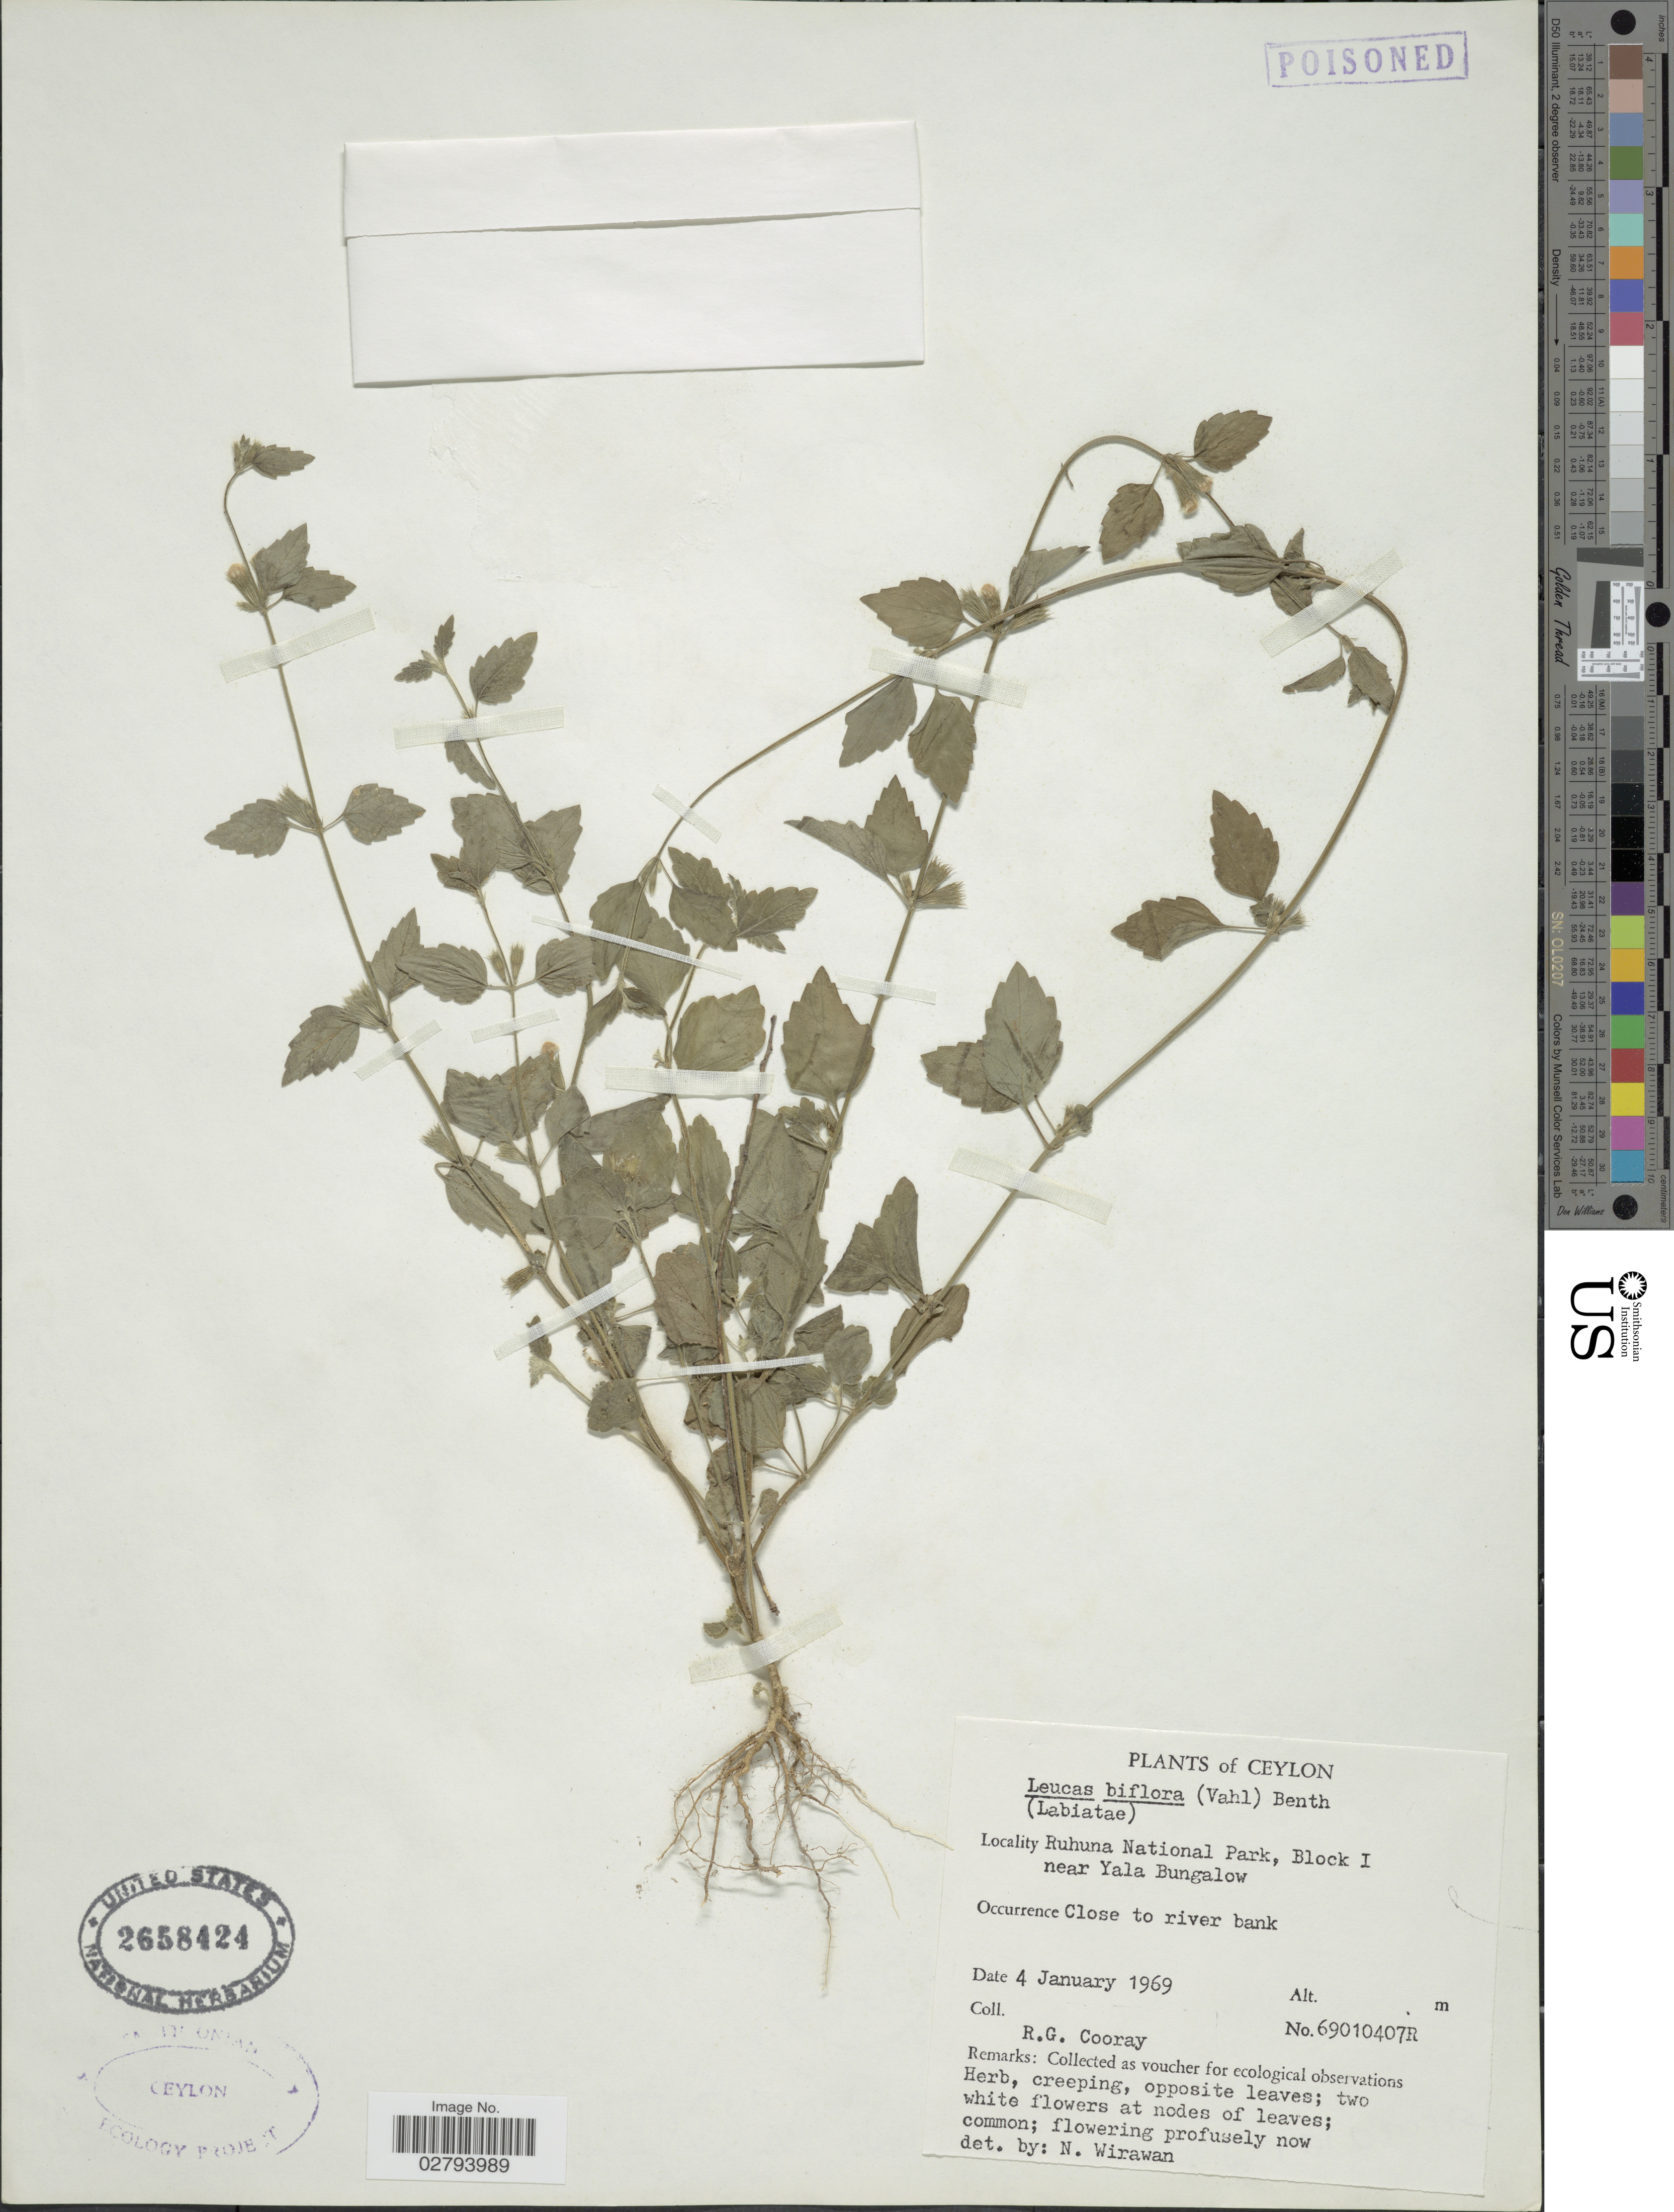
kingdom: Plantae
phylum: Tracheophyta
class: Magnoliopsida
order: Lamiales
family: Lamiaceae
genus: Leucas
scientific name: Leucas biflora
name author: (Vahl) Sm.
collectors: R. Cooray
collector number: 69010407R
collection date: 1969-01-04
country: Sri Lanka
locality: Ceylon, Ruhuna National Park, Block I near Yala Bungalow, Close to river bank.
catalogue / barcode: US 2658424